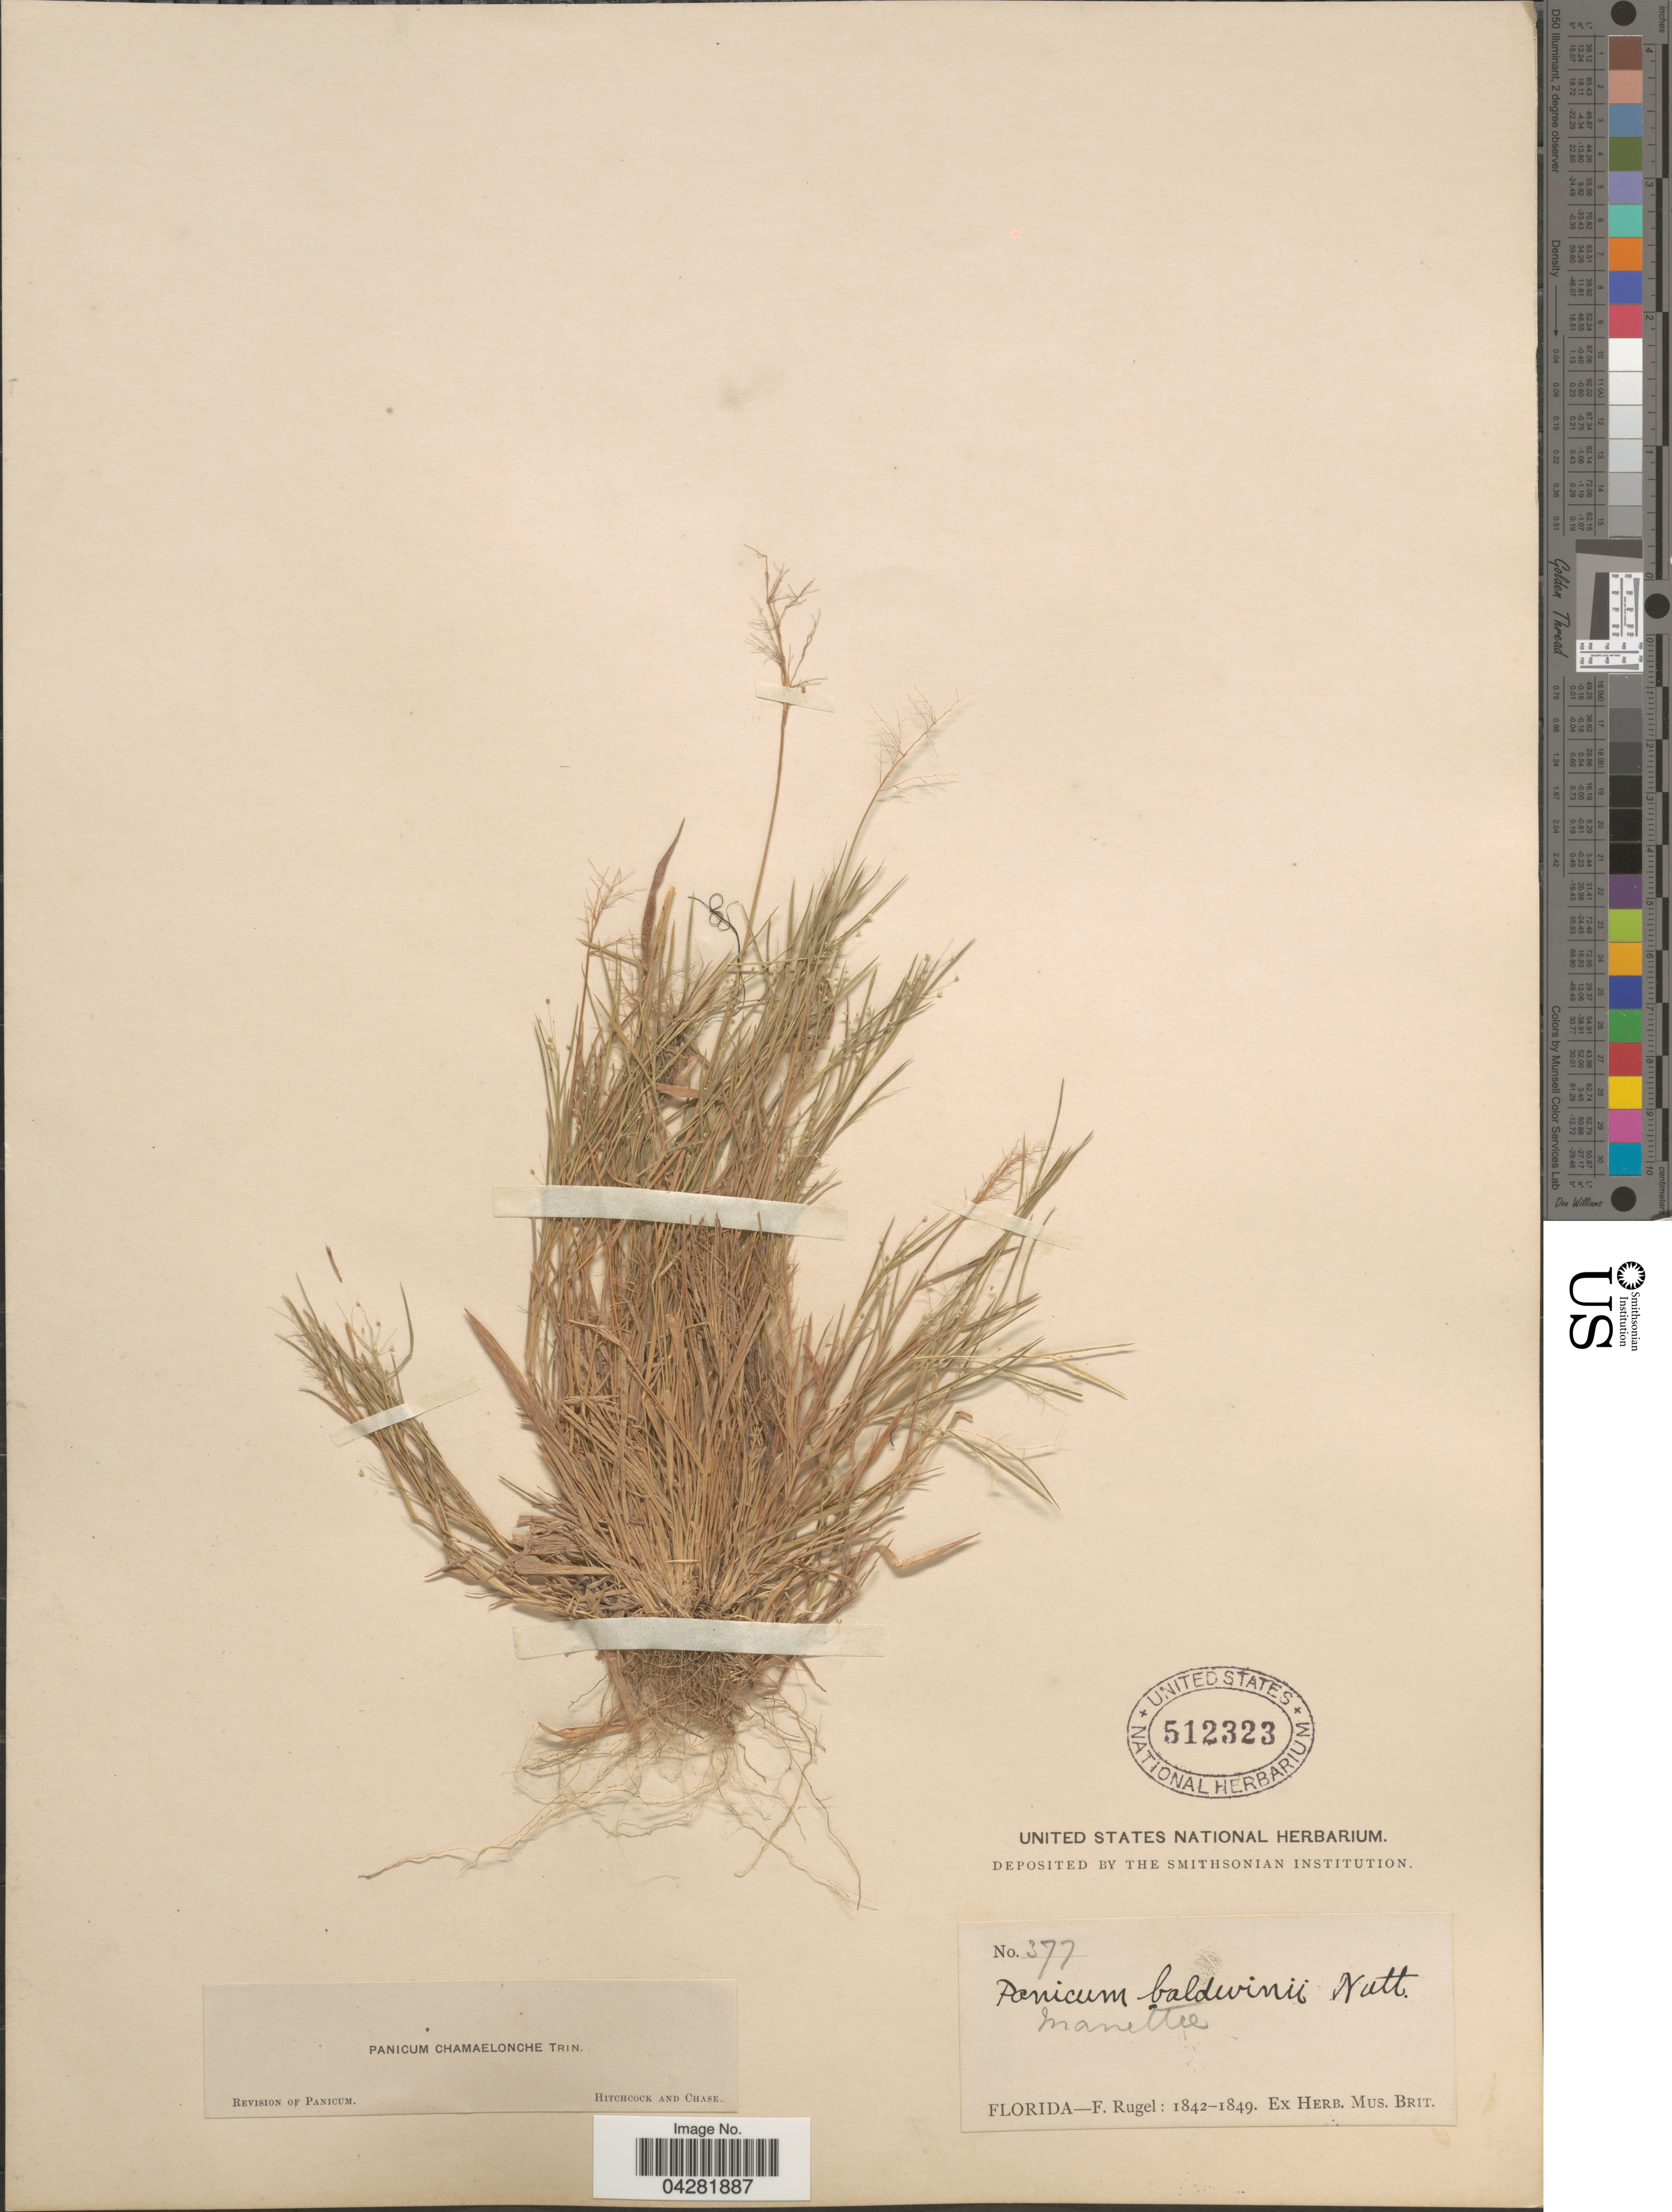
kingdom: Plantae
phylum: Tracheophyta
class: Liliopsida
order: Poales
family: Poaceae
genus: Dichanthelium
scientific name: Dichanthelium ensifolium var. ensifolium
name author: (Baldwin ex Elliot) Gould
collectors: F. Rugel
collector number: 377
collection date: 1842/1849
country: United States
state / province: Florida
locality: Manatee.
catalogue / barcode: US 512323